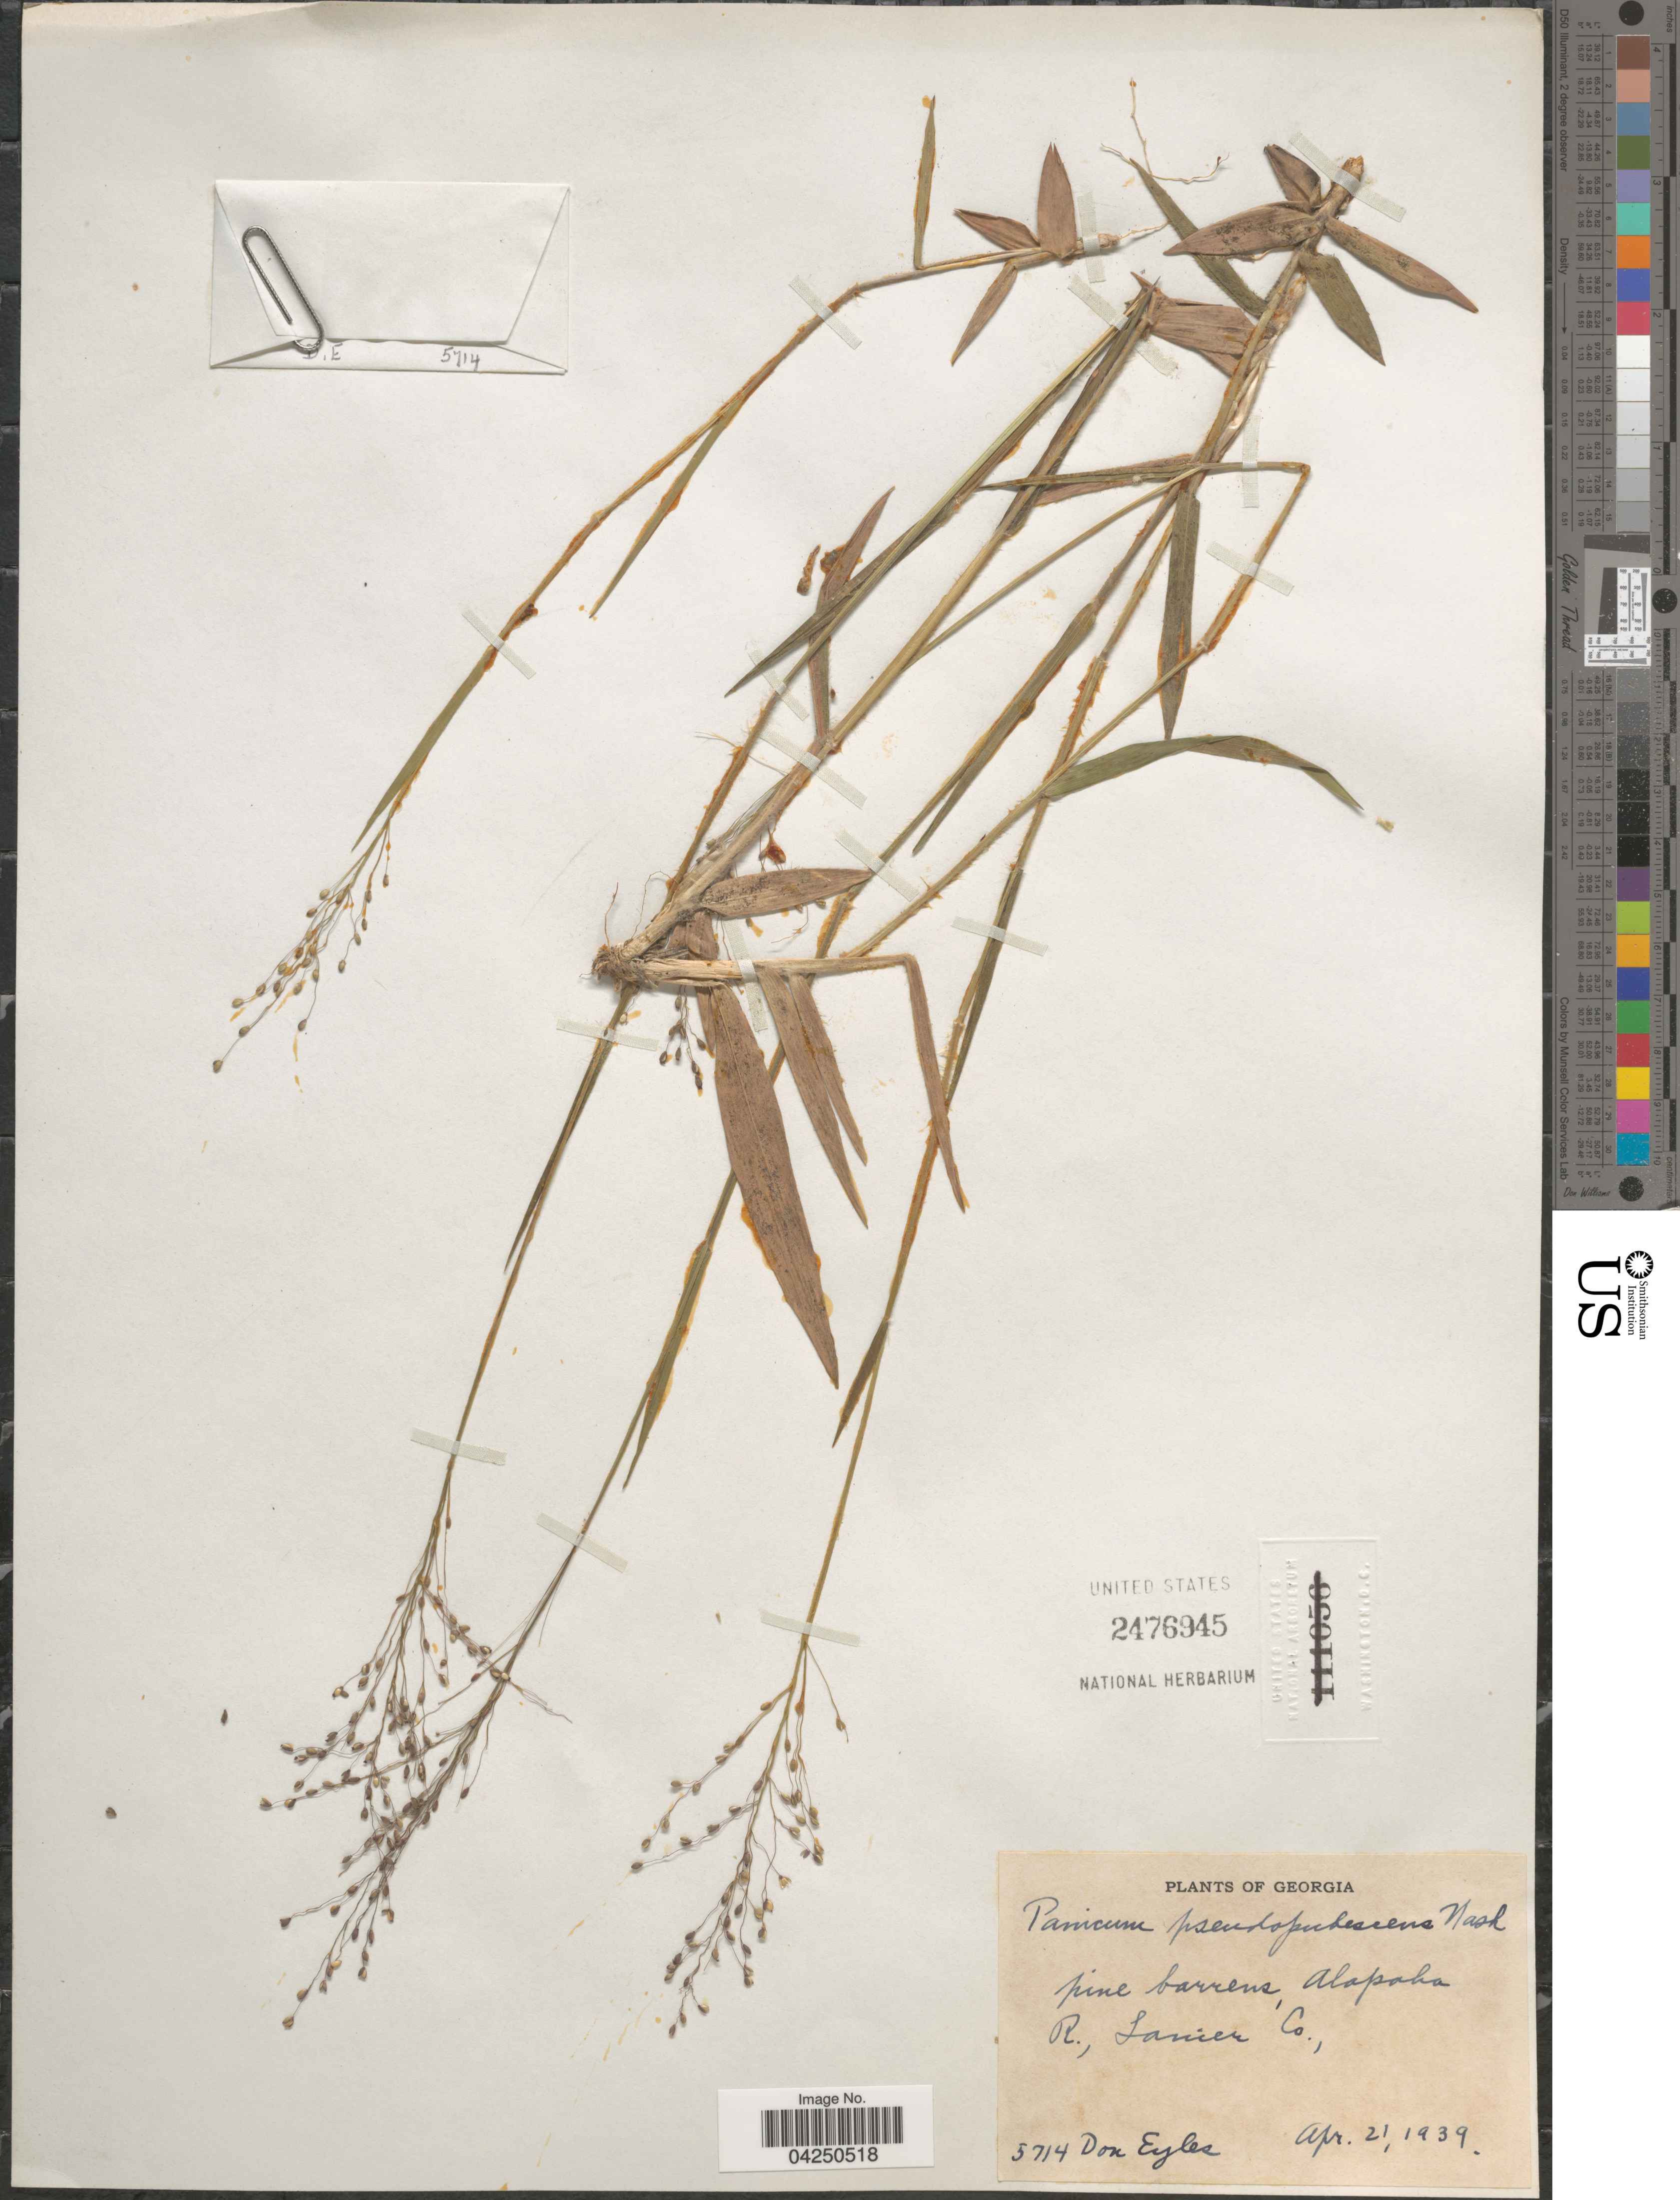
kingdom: Plantae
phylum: Tracheophyta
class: Liliopsida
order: Poales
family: Poaceae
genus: Dichanthelium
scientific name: Dichanthelium acuminatum var. acuminatum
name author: (Sw.) Gould & C.A. Clark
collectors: D. Eyles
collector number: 5714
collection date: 1939-04-21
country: United States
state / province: Georgia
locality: Pine barrens, Alapaha R., Lanier Co.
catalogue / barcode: US 2476945